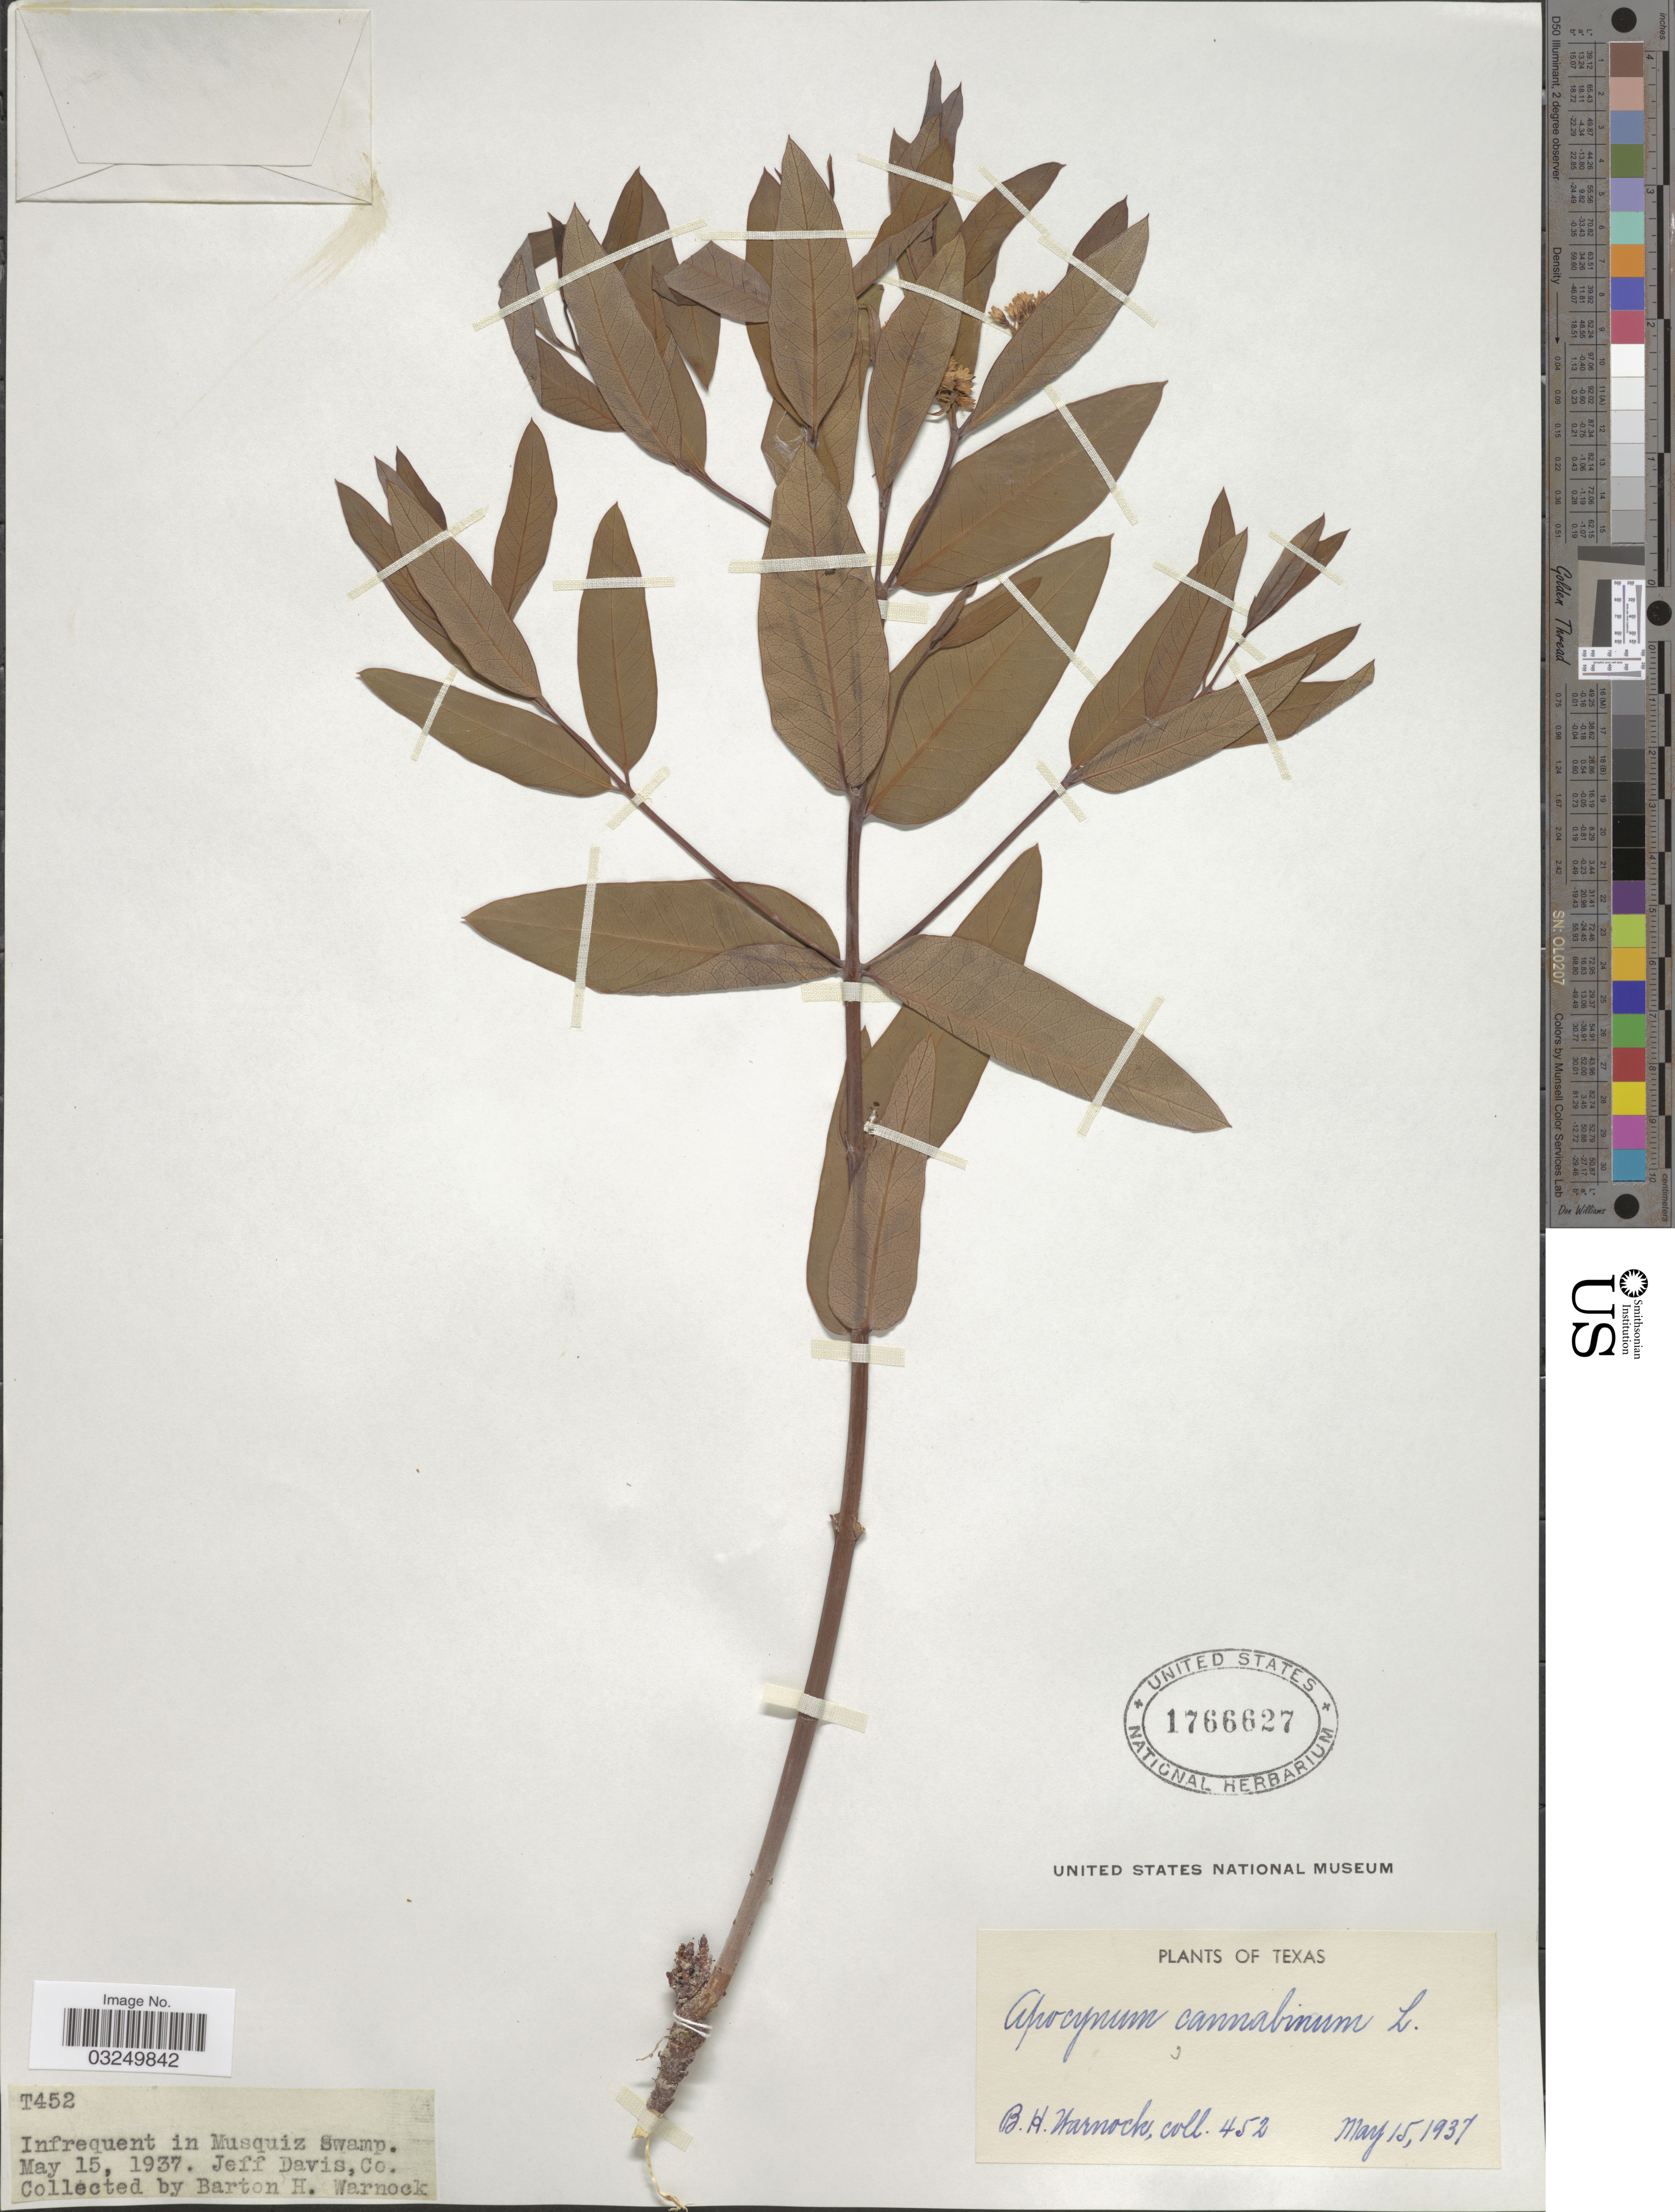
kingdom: Plantae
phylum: Tracheophyta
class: Magnoliopsida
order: Gentianales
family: Apocynaceae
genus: Apocynum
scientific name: Apocynum cannabinum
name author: L.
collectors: B. H. Warnock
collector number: T452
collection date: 1937-05-15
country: United States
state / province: Texas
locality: Infrequent in Musquiz Swamp. Jeff Davis, Co.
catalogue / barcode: US 1766627